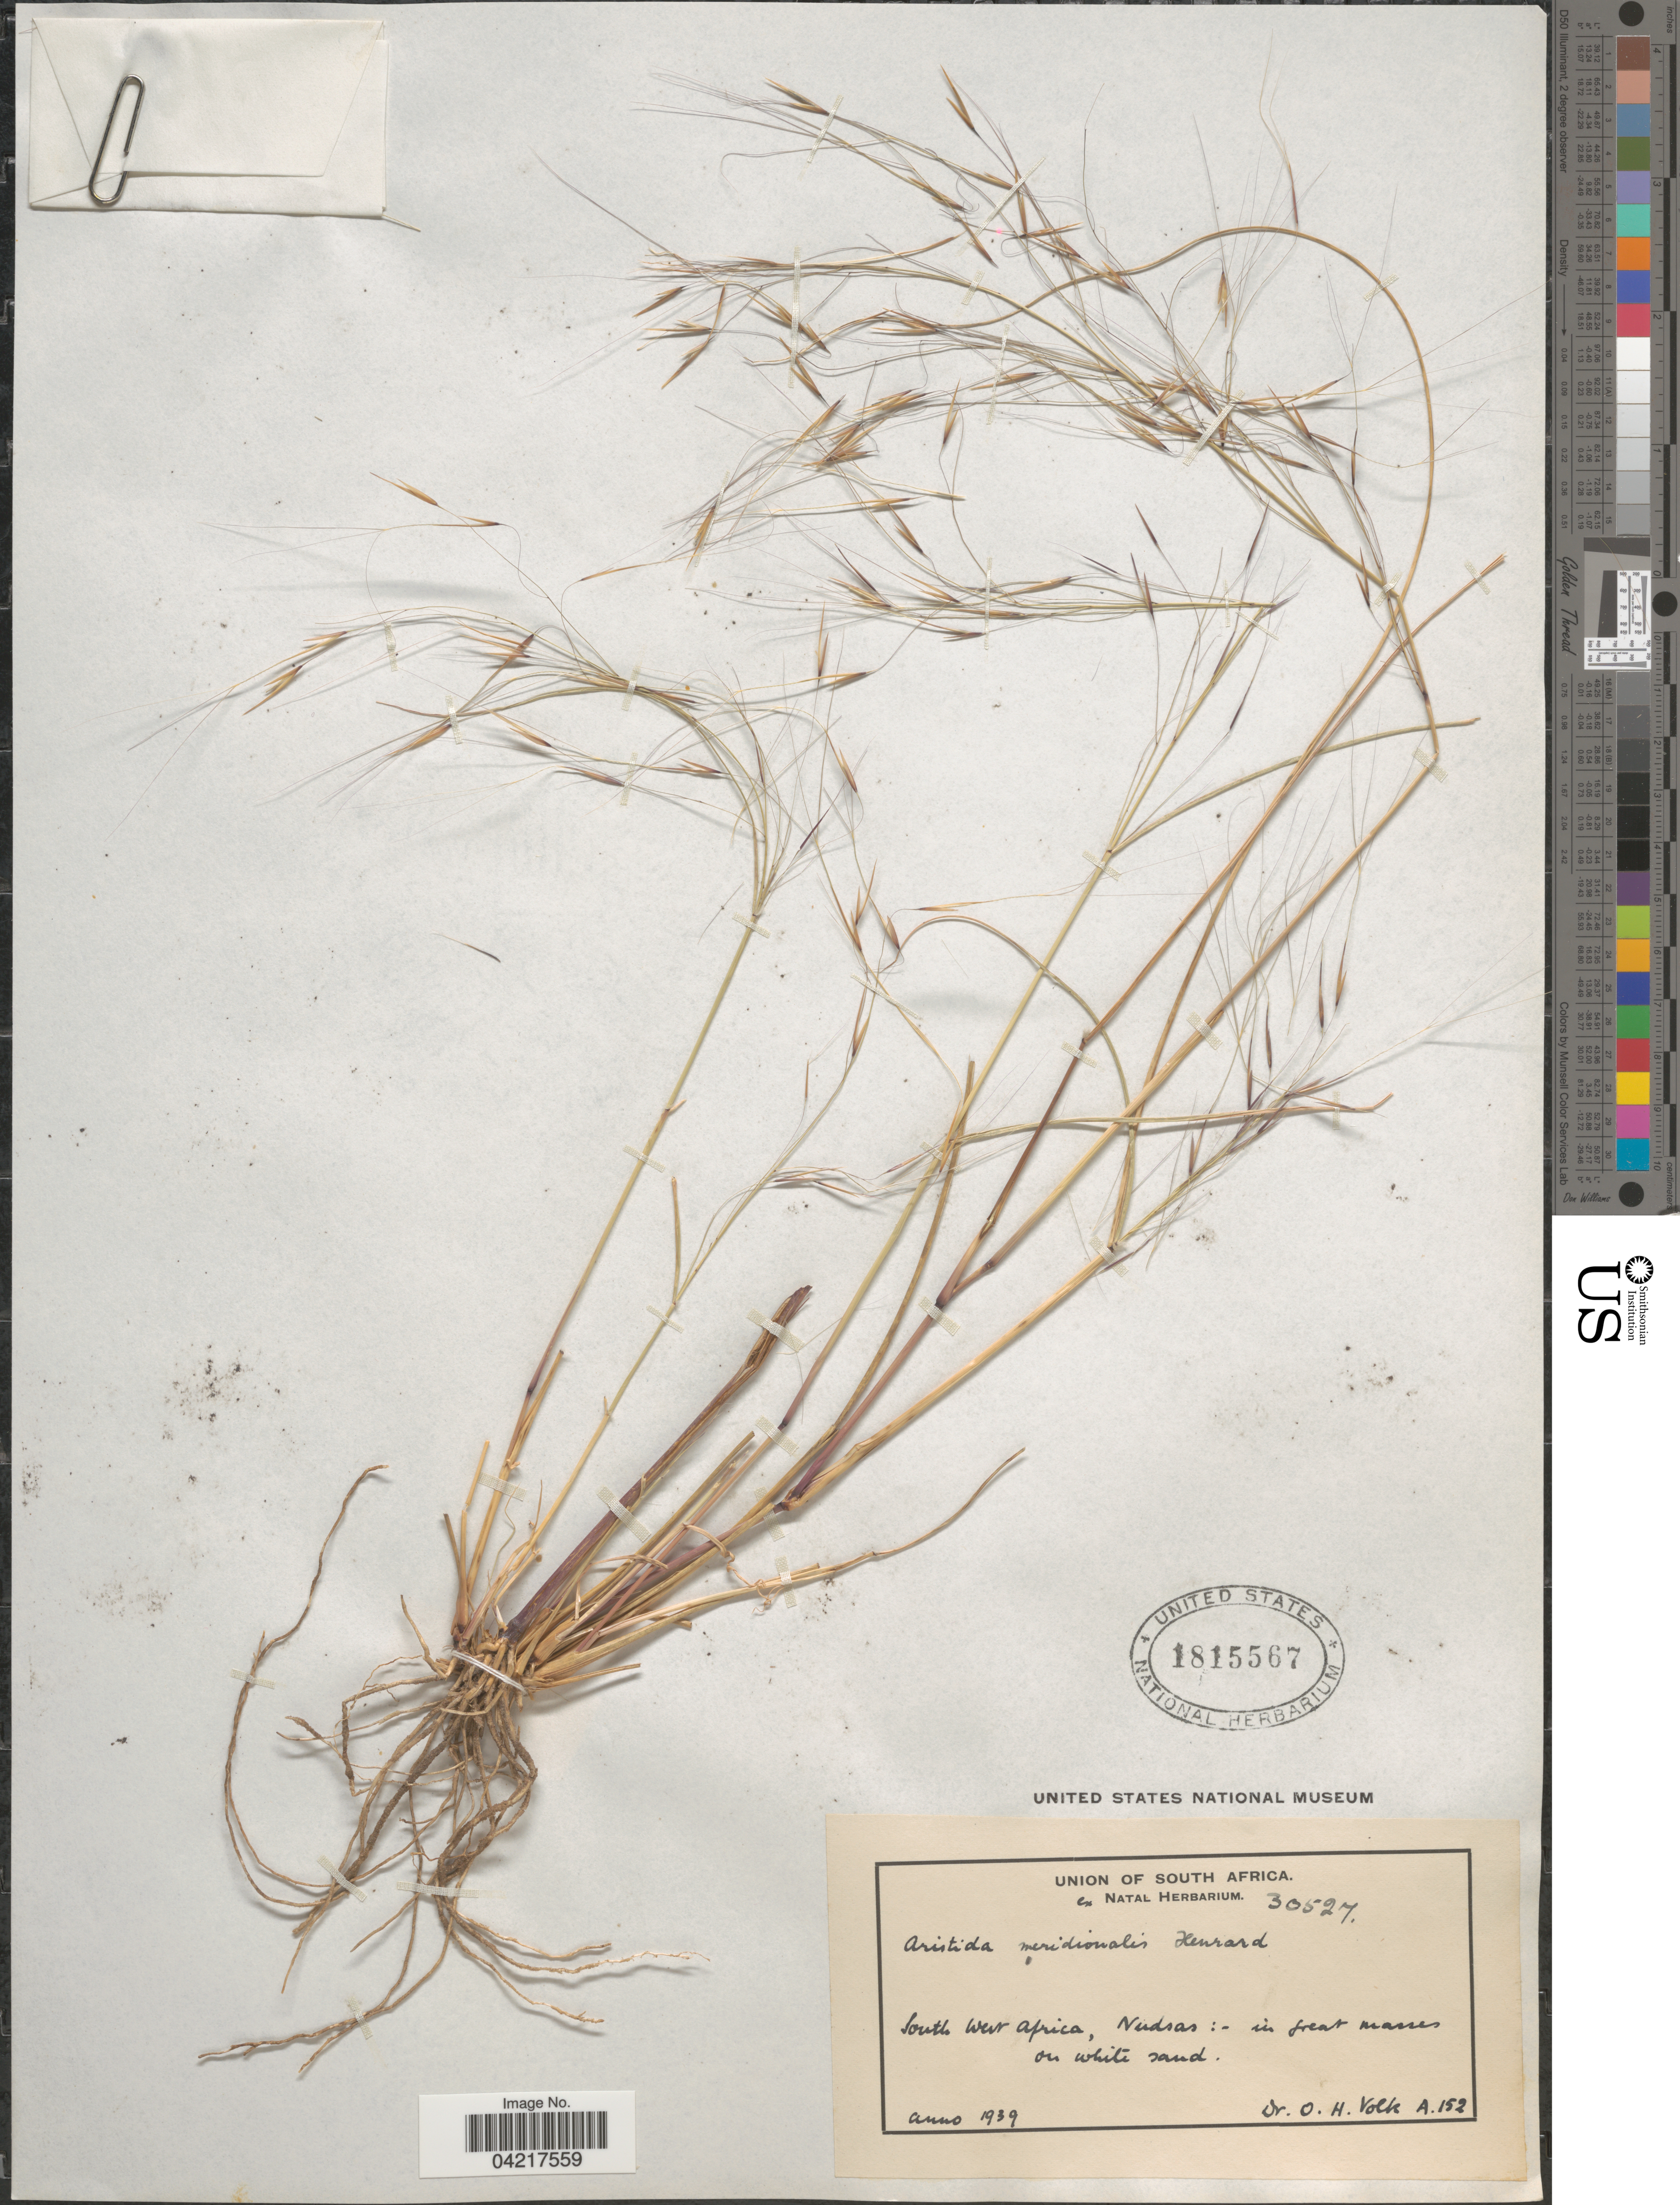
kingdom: Plantae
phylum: Tracheophyta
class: Liliopsida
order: Poales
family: Poaceae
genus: Aristida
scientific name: Aristida meridionalis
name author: Henr.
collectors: O. Volk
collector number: A.152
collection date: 1939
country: Namibia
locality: Union of South Africa. South West Africa, Nudsas: - in great masses on white sand.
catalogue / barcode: US 1815567